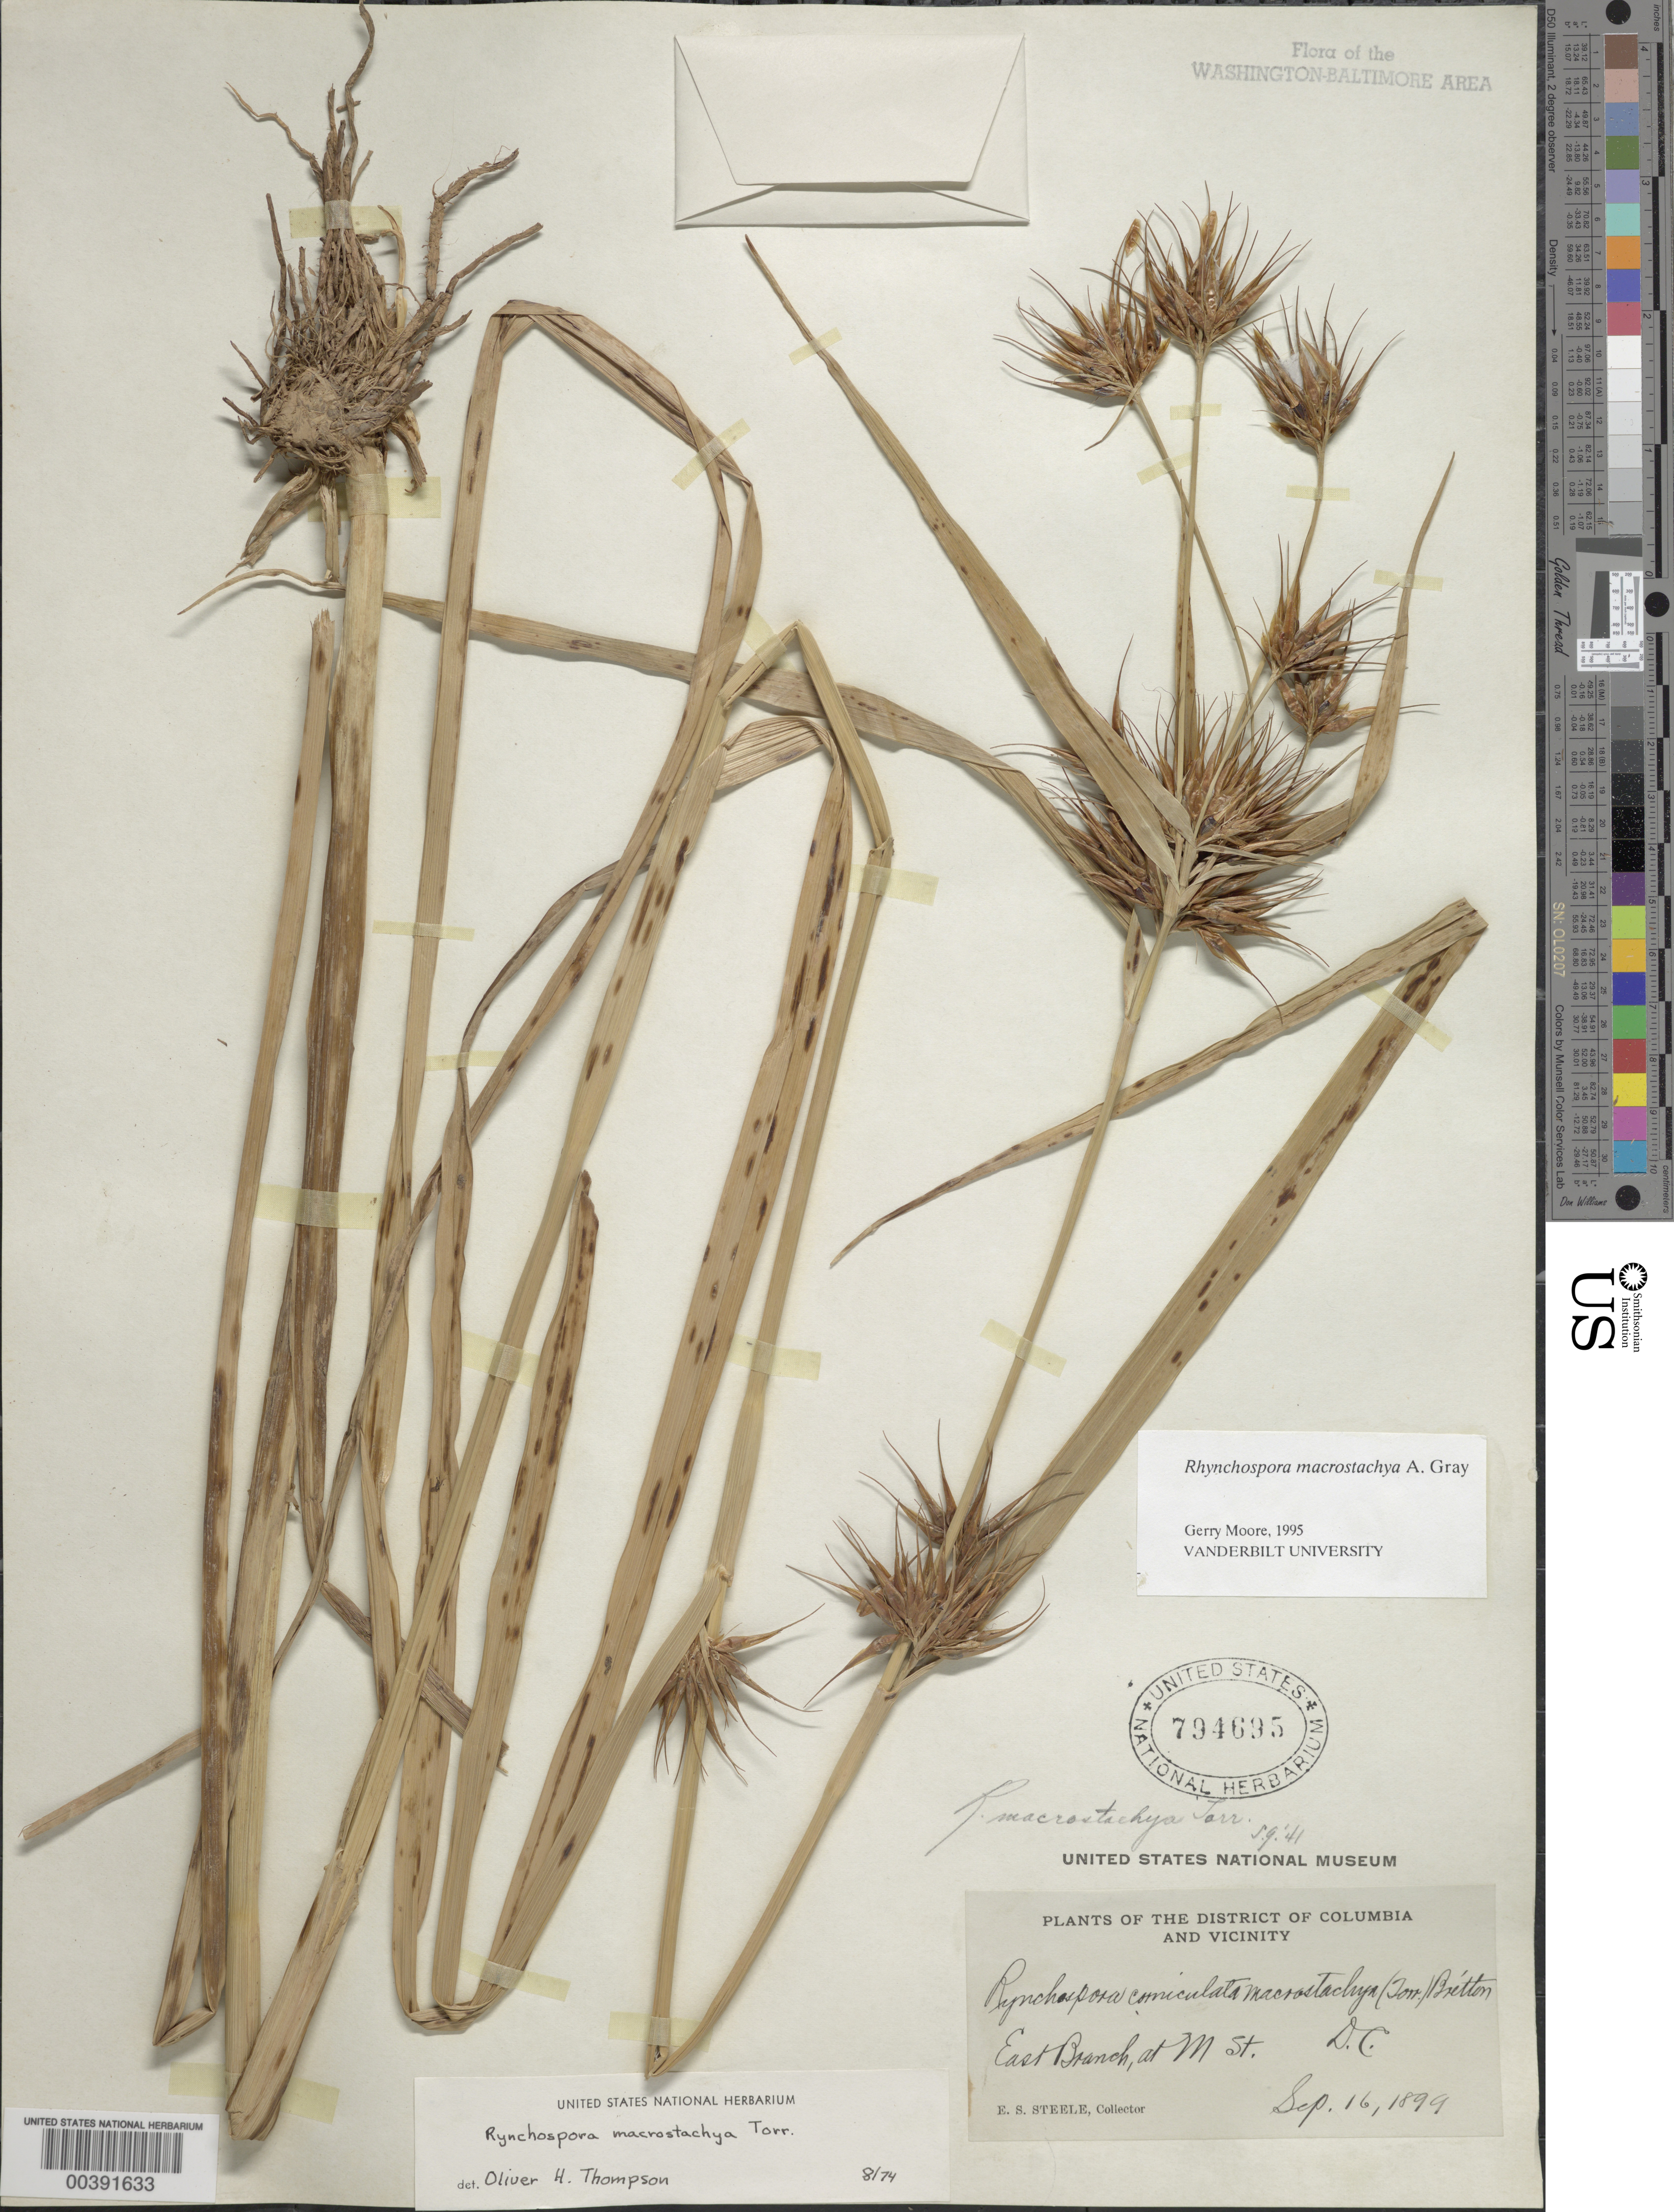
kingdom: Plantae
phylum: Tracheophyta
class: Liliopsida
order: Poales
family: Cyperaceae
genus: Rhynchospora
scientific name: Rhynchospora macrostachya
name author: Torr. ex A. Gray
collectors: E. Steele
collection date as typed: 16 Sep 1899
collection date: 1899-09-16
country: United States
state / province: District of Columbia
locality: Eastern Branch at M St.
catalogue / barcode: US 794695